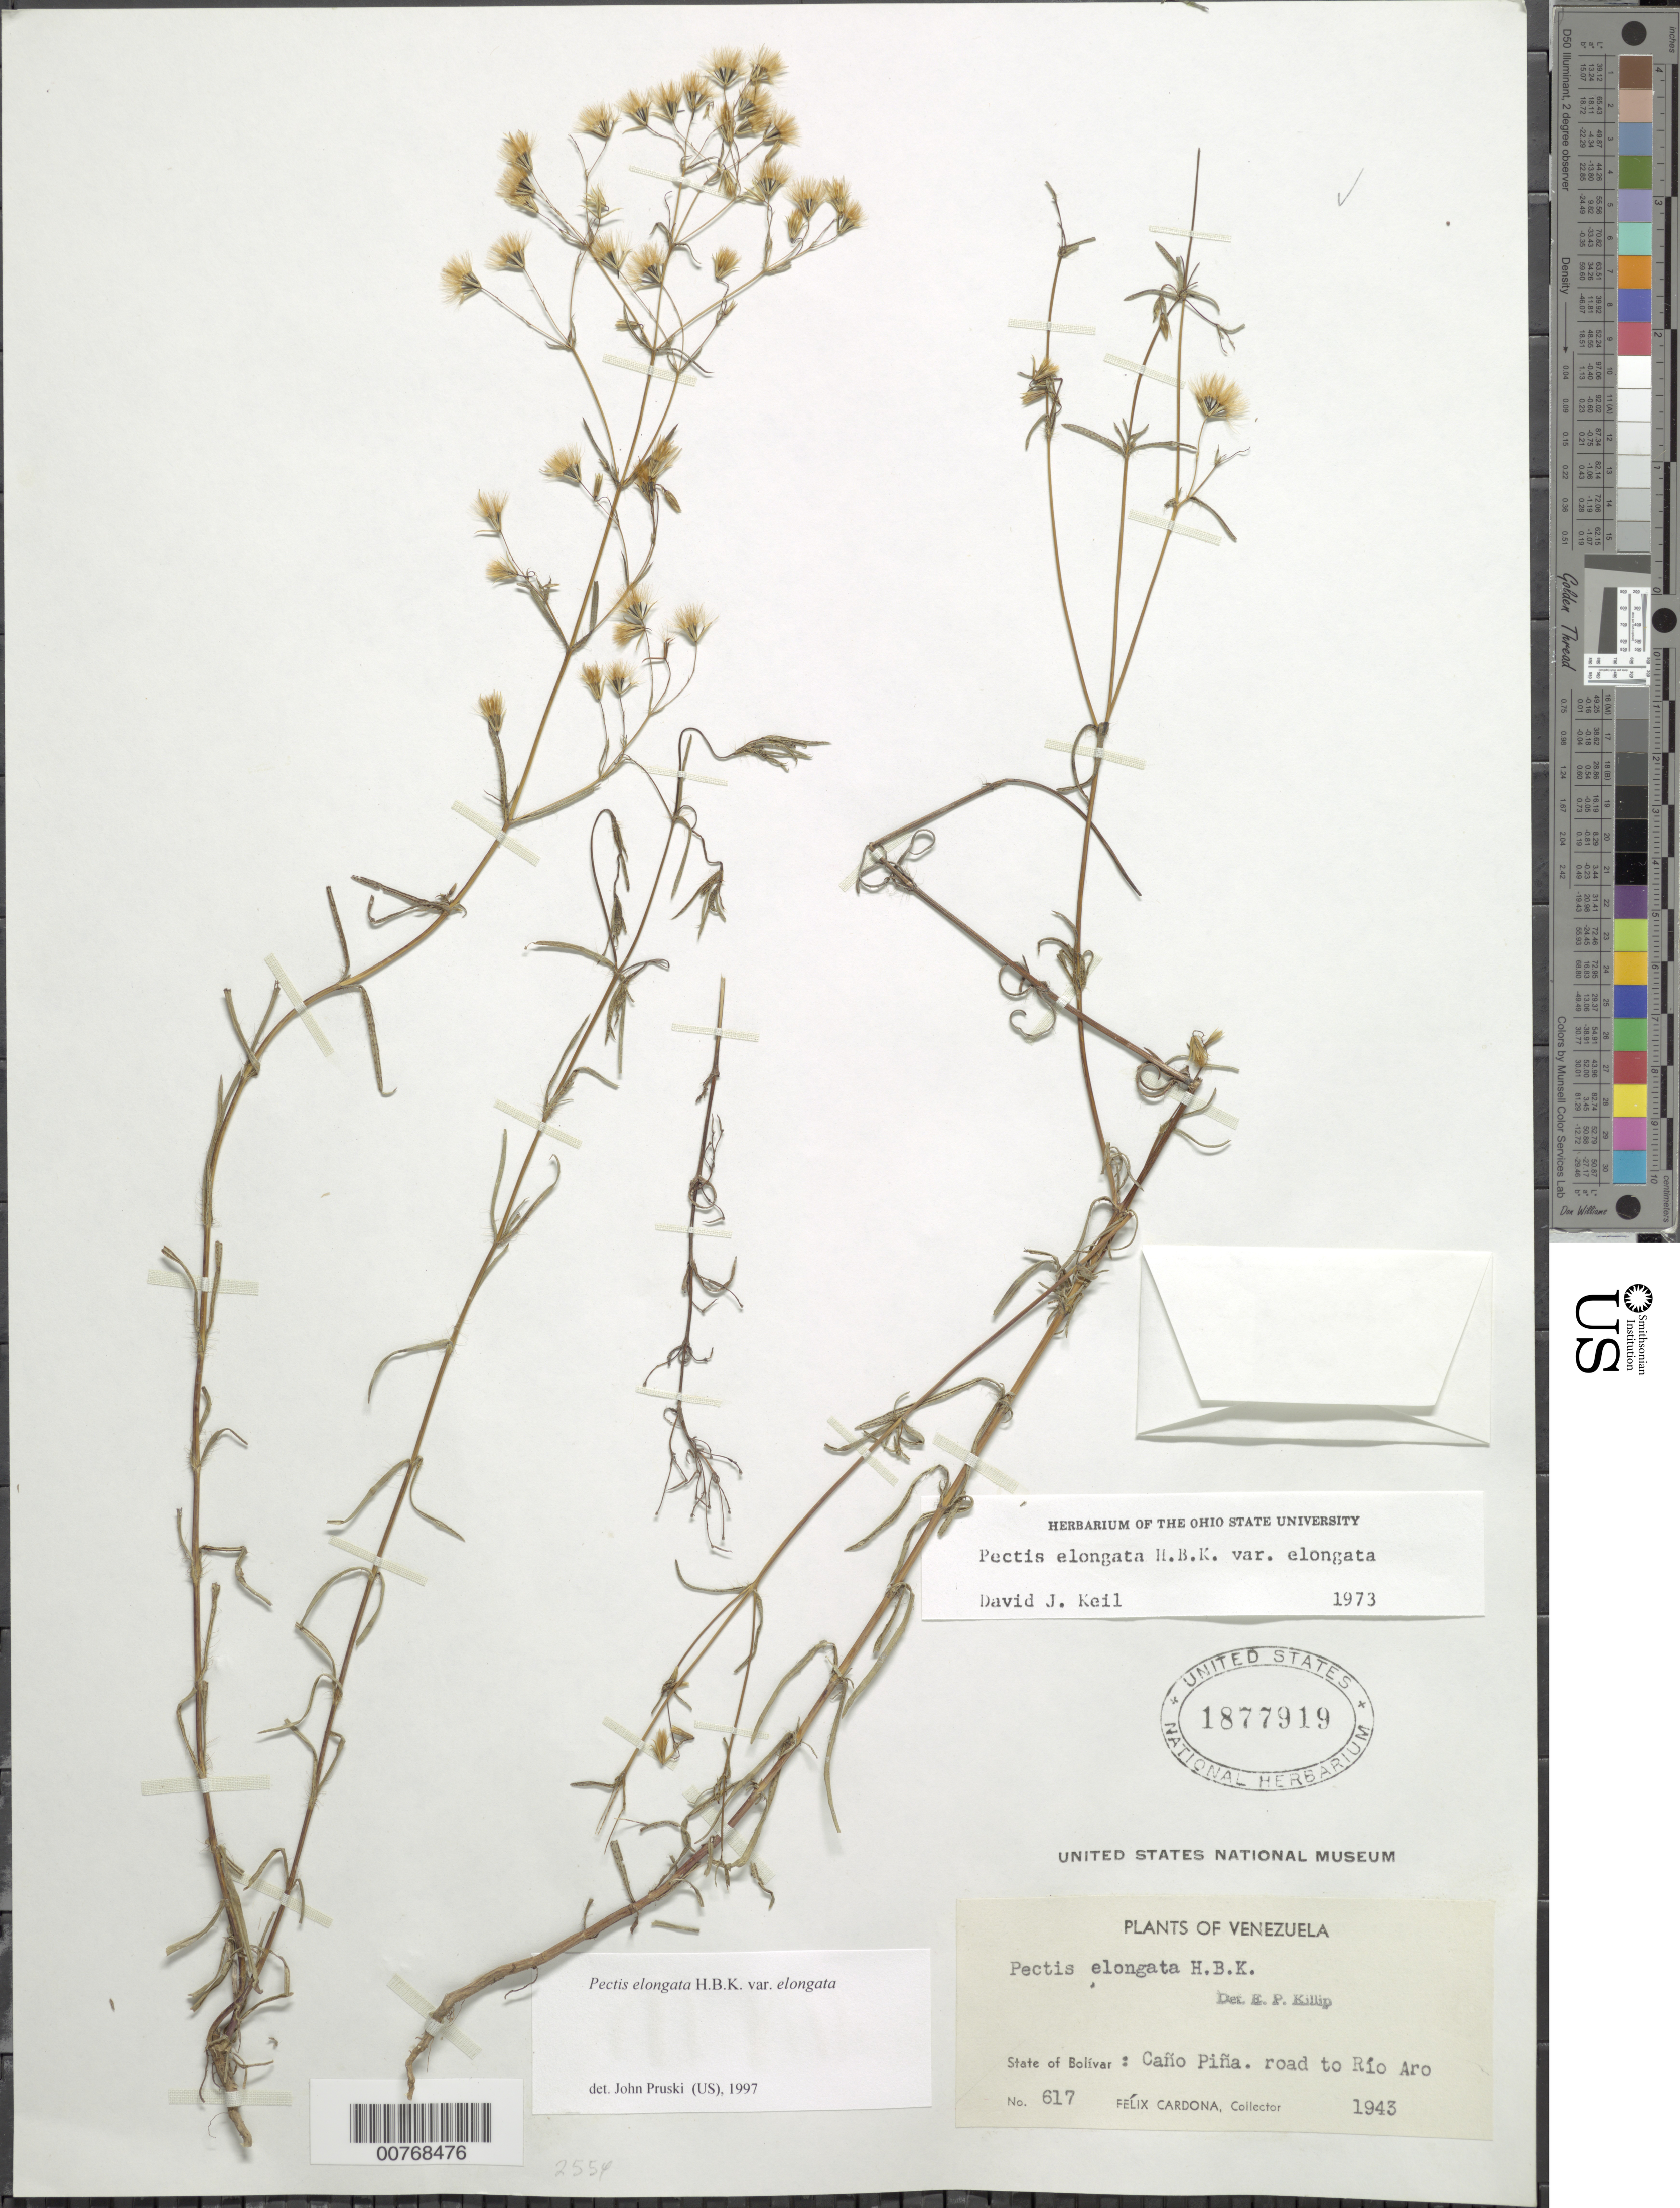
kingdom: Plantae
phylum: Tracheophyta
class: Magnoliopsida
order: Asterales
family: Asteraceae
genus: Pectis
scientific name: Pectis elongata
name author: Kunth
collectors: F. Cardona Puig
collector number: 617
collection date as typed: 1943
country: Venezuela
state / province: Bolívar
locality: Caño Piña, road to Río Aro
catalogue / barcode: US 1877919